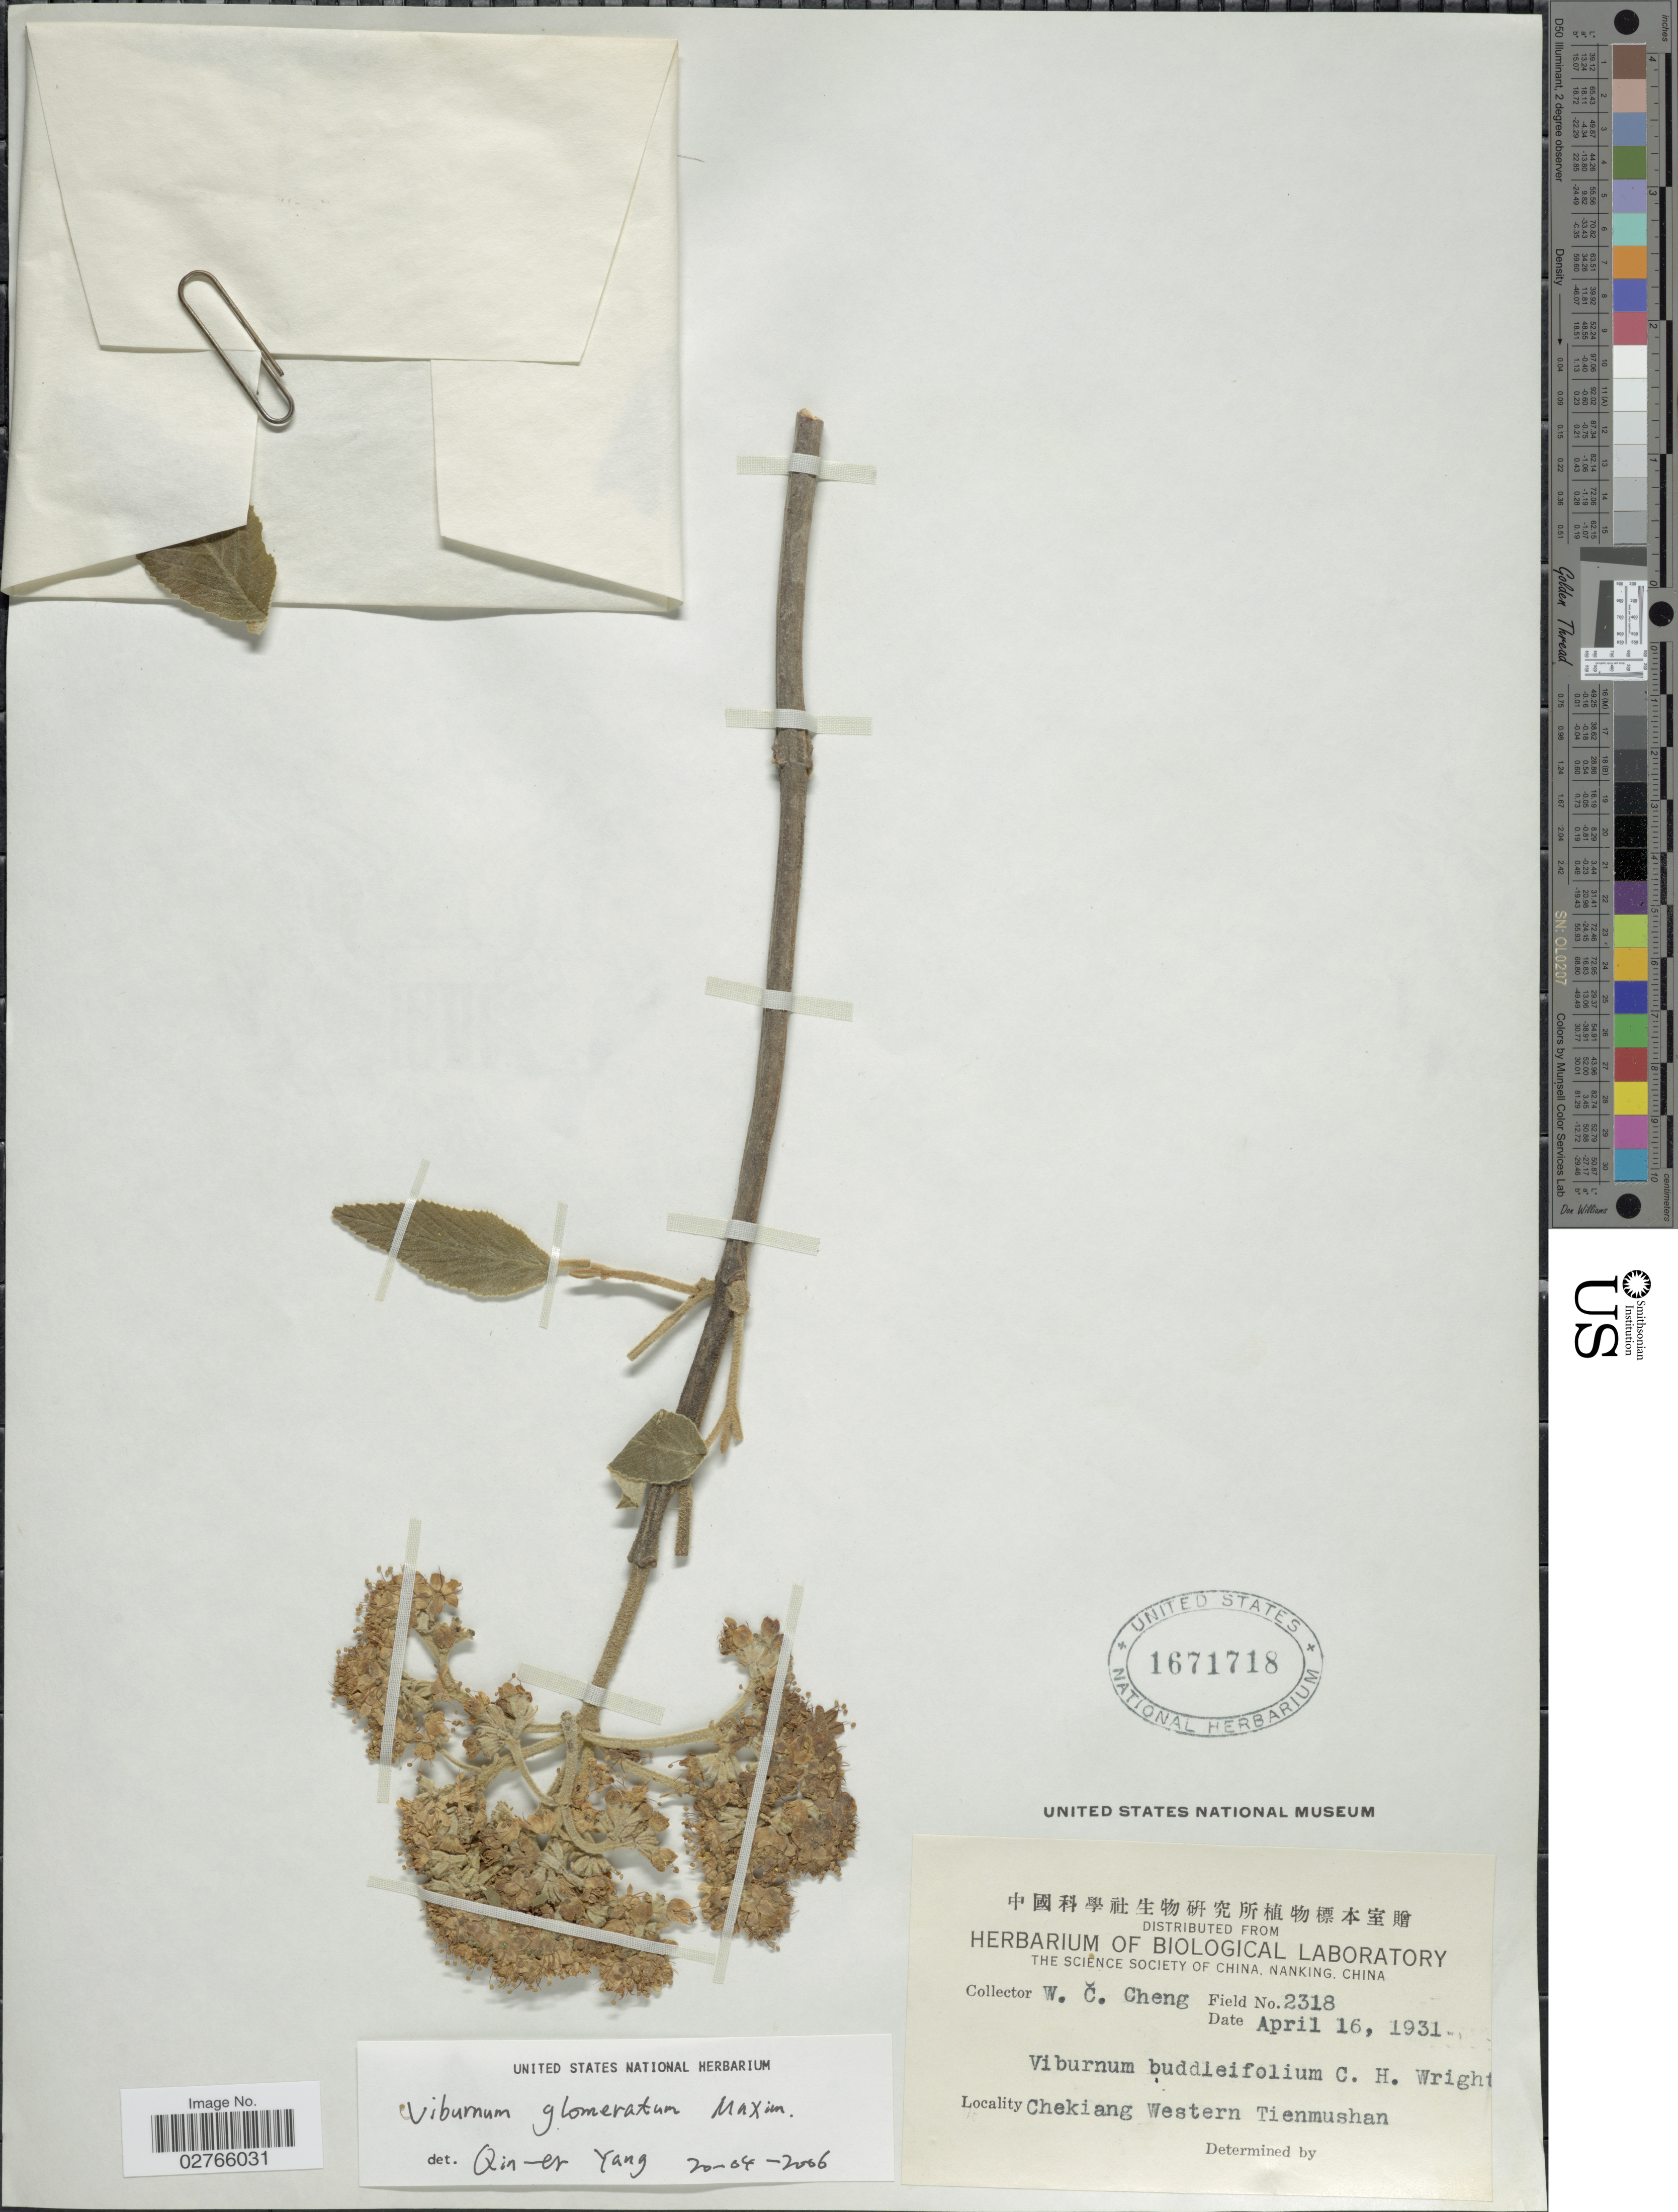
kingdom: Plantae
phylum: Tracheophyta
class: Magnoliopsida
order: Dipsacales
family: Viburnaceae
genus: Viburnum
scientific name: Viburnum glomeratum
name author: Maxim.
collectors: W. C. Cheng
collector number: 2318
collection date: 1931-04-16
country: China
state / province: Zhejiang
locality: Chekiang Western Tienmushan.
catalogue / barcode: US 1671718